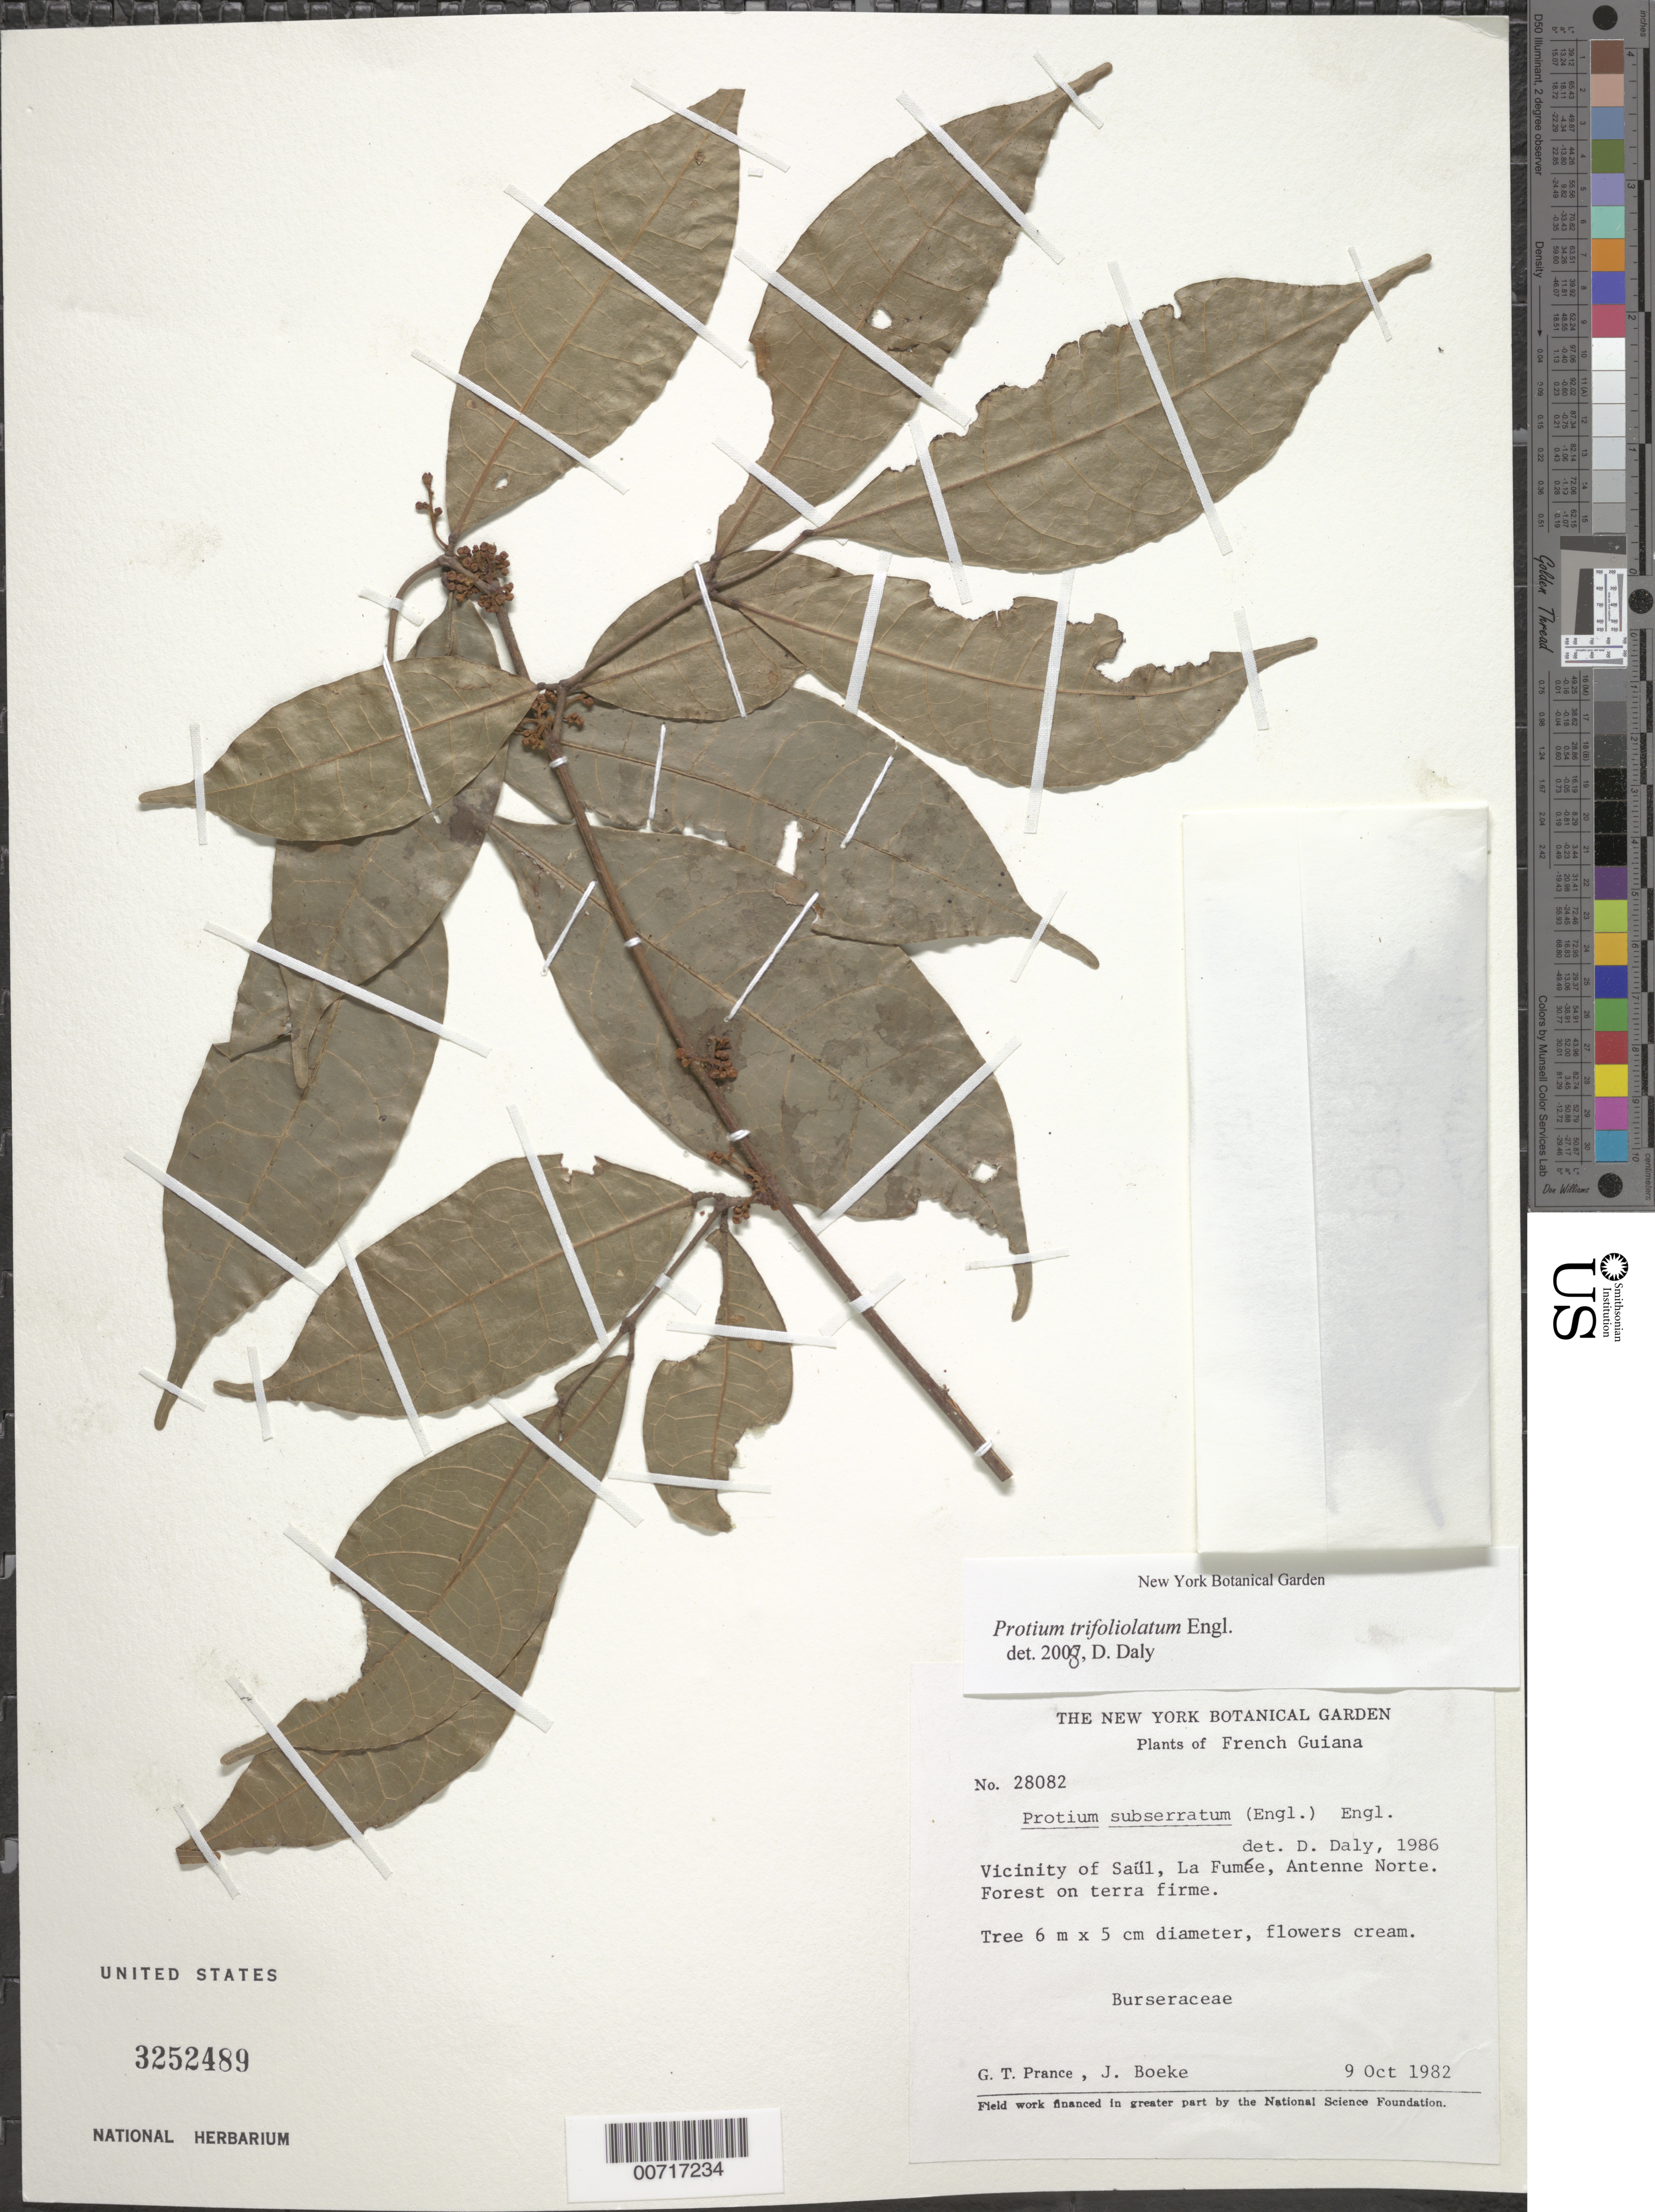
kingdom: Plantae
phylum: Tracheophyta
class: Magnoliopsida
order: Sapindales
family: Burseraceae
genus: Protium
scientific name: Protium trifoliolatum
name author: Engl.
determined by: Daly, D. C.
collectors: G. T. Prance & J. D. Boeke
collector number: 28082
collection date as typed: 9-Oct-82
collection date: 1982-10-09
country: French Guiana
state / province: Saint-Laurent-du-Maroni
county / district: Saül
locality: Monts La Fumée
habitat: Forest on terra firme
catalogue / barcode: US 3252489